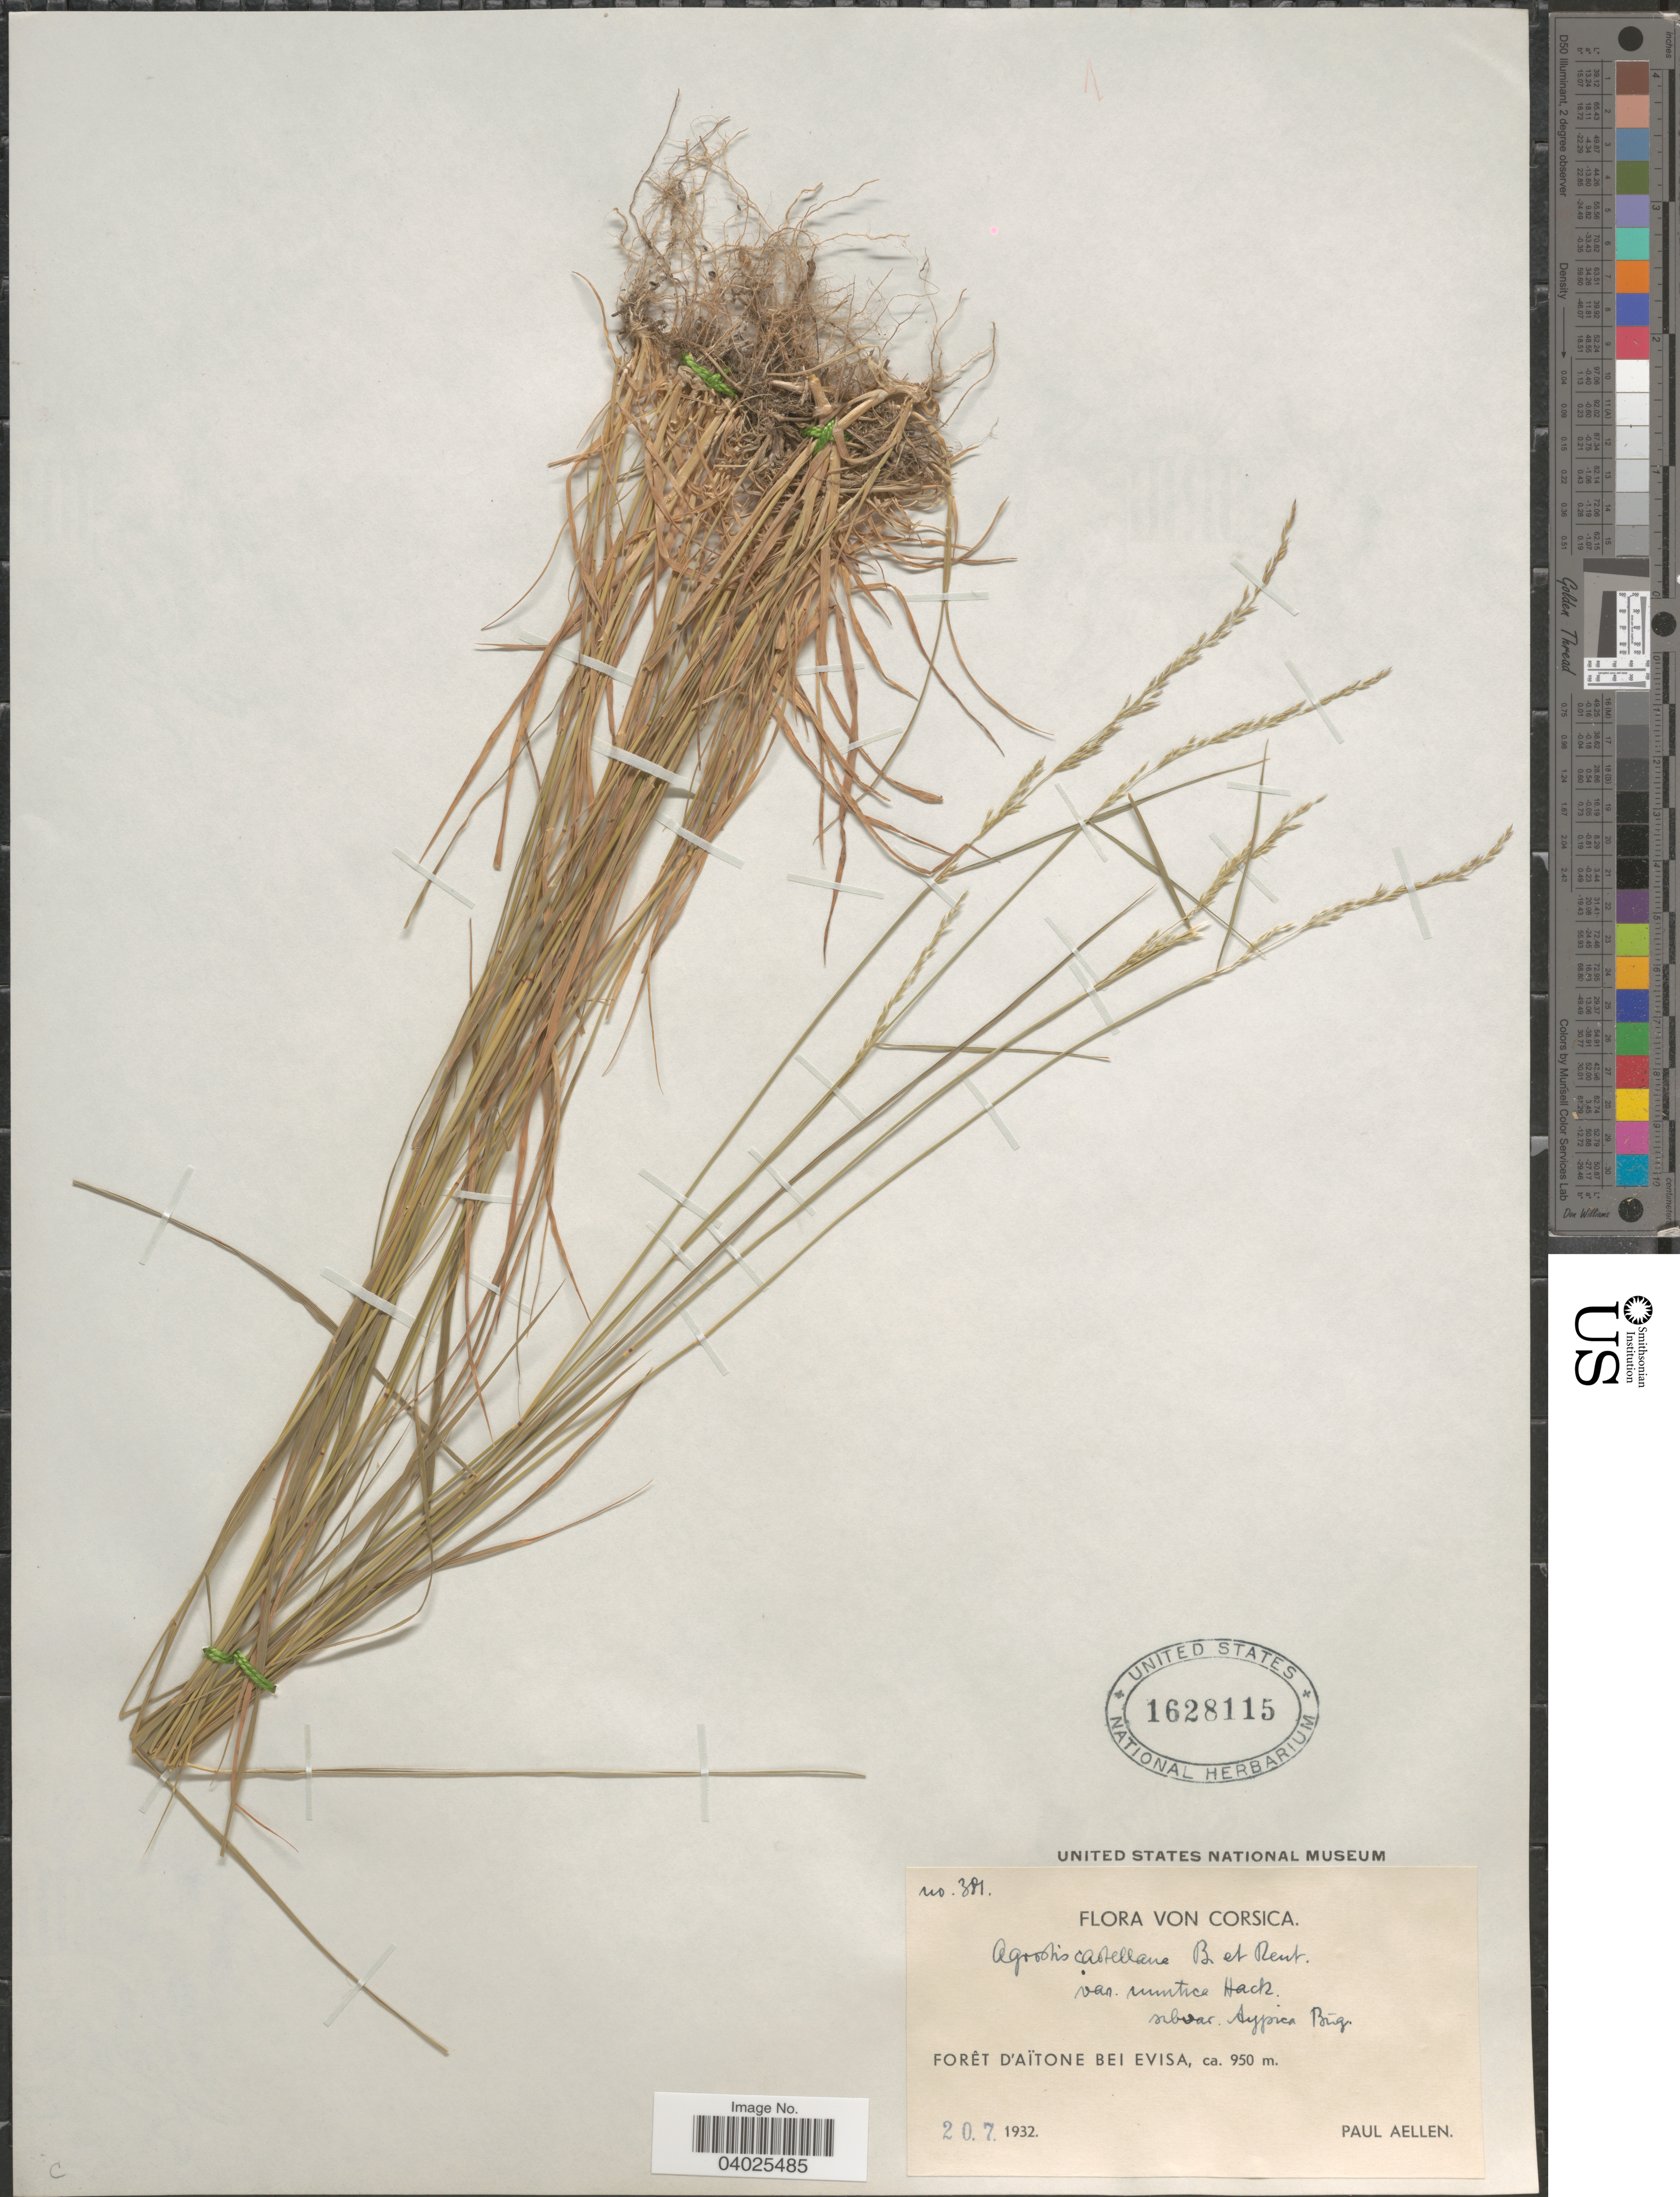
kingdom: Plantae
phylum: Tracheophyta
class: Liliopsida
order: Poales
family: Poaceae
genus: Agrostis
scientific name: Agrostis castellana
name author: Boiss. & Reut.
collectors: P. Aellen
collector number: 381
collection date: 1932-07-20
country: France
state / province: Corsica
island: Corse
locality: Forêt D'Aïtone bei Evisa.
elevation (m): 950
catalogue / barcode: US 1628115